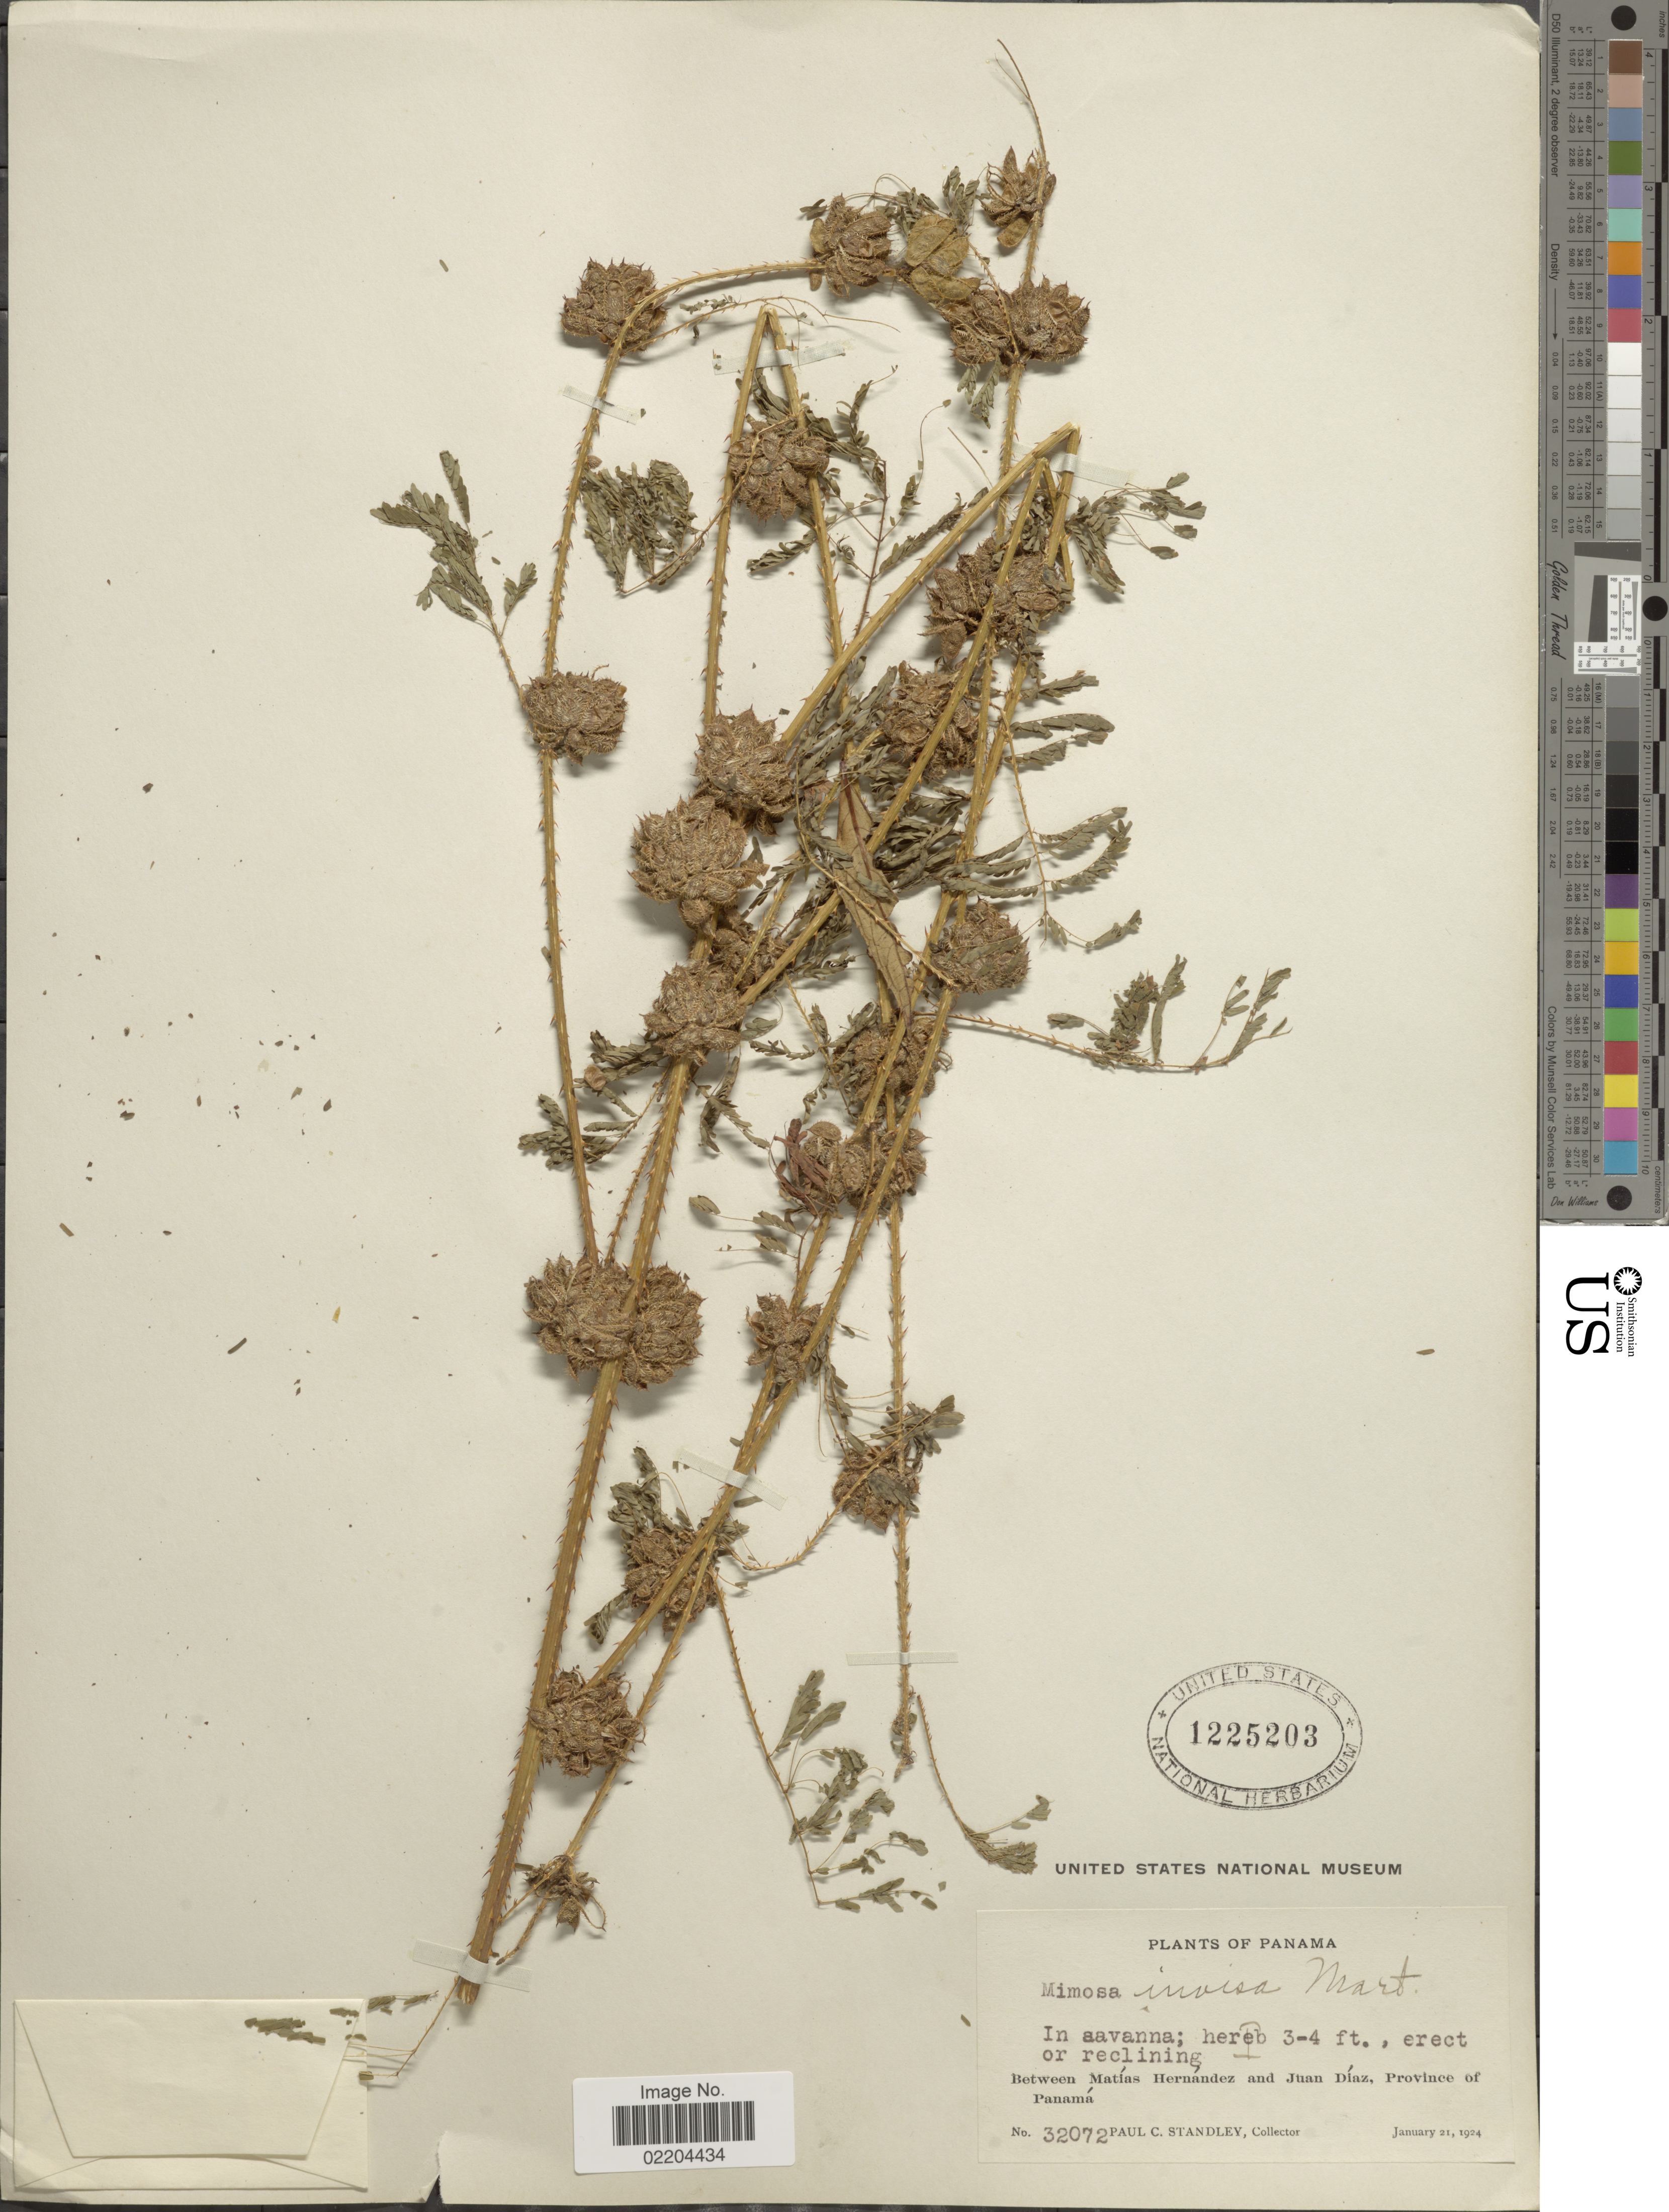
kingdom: Plantae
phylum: Tracheophyta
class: Magnoliopsida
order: Fabales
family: Fabaceae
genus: Mimosa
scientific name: Mimosa invisa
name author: Mart. ex Colla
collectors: P. C. Standley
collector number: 32072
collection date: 1924-01-21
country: Panama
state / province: Panamá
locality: Between Matias Hernandez and Juan Diaz, Province of Panama.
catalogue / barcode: US 1225203